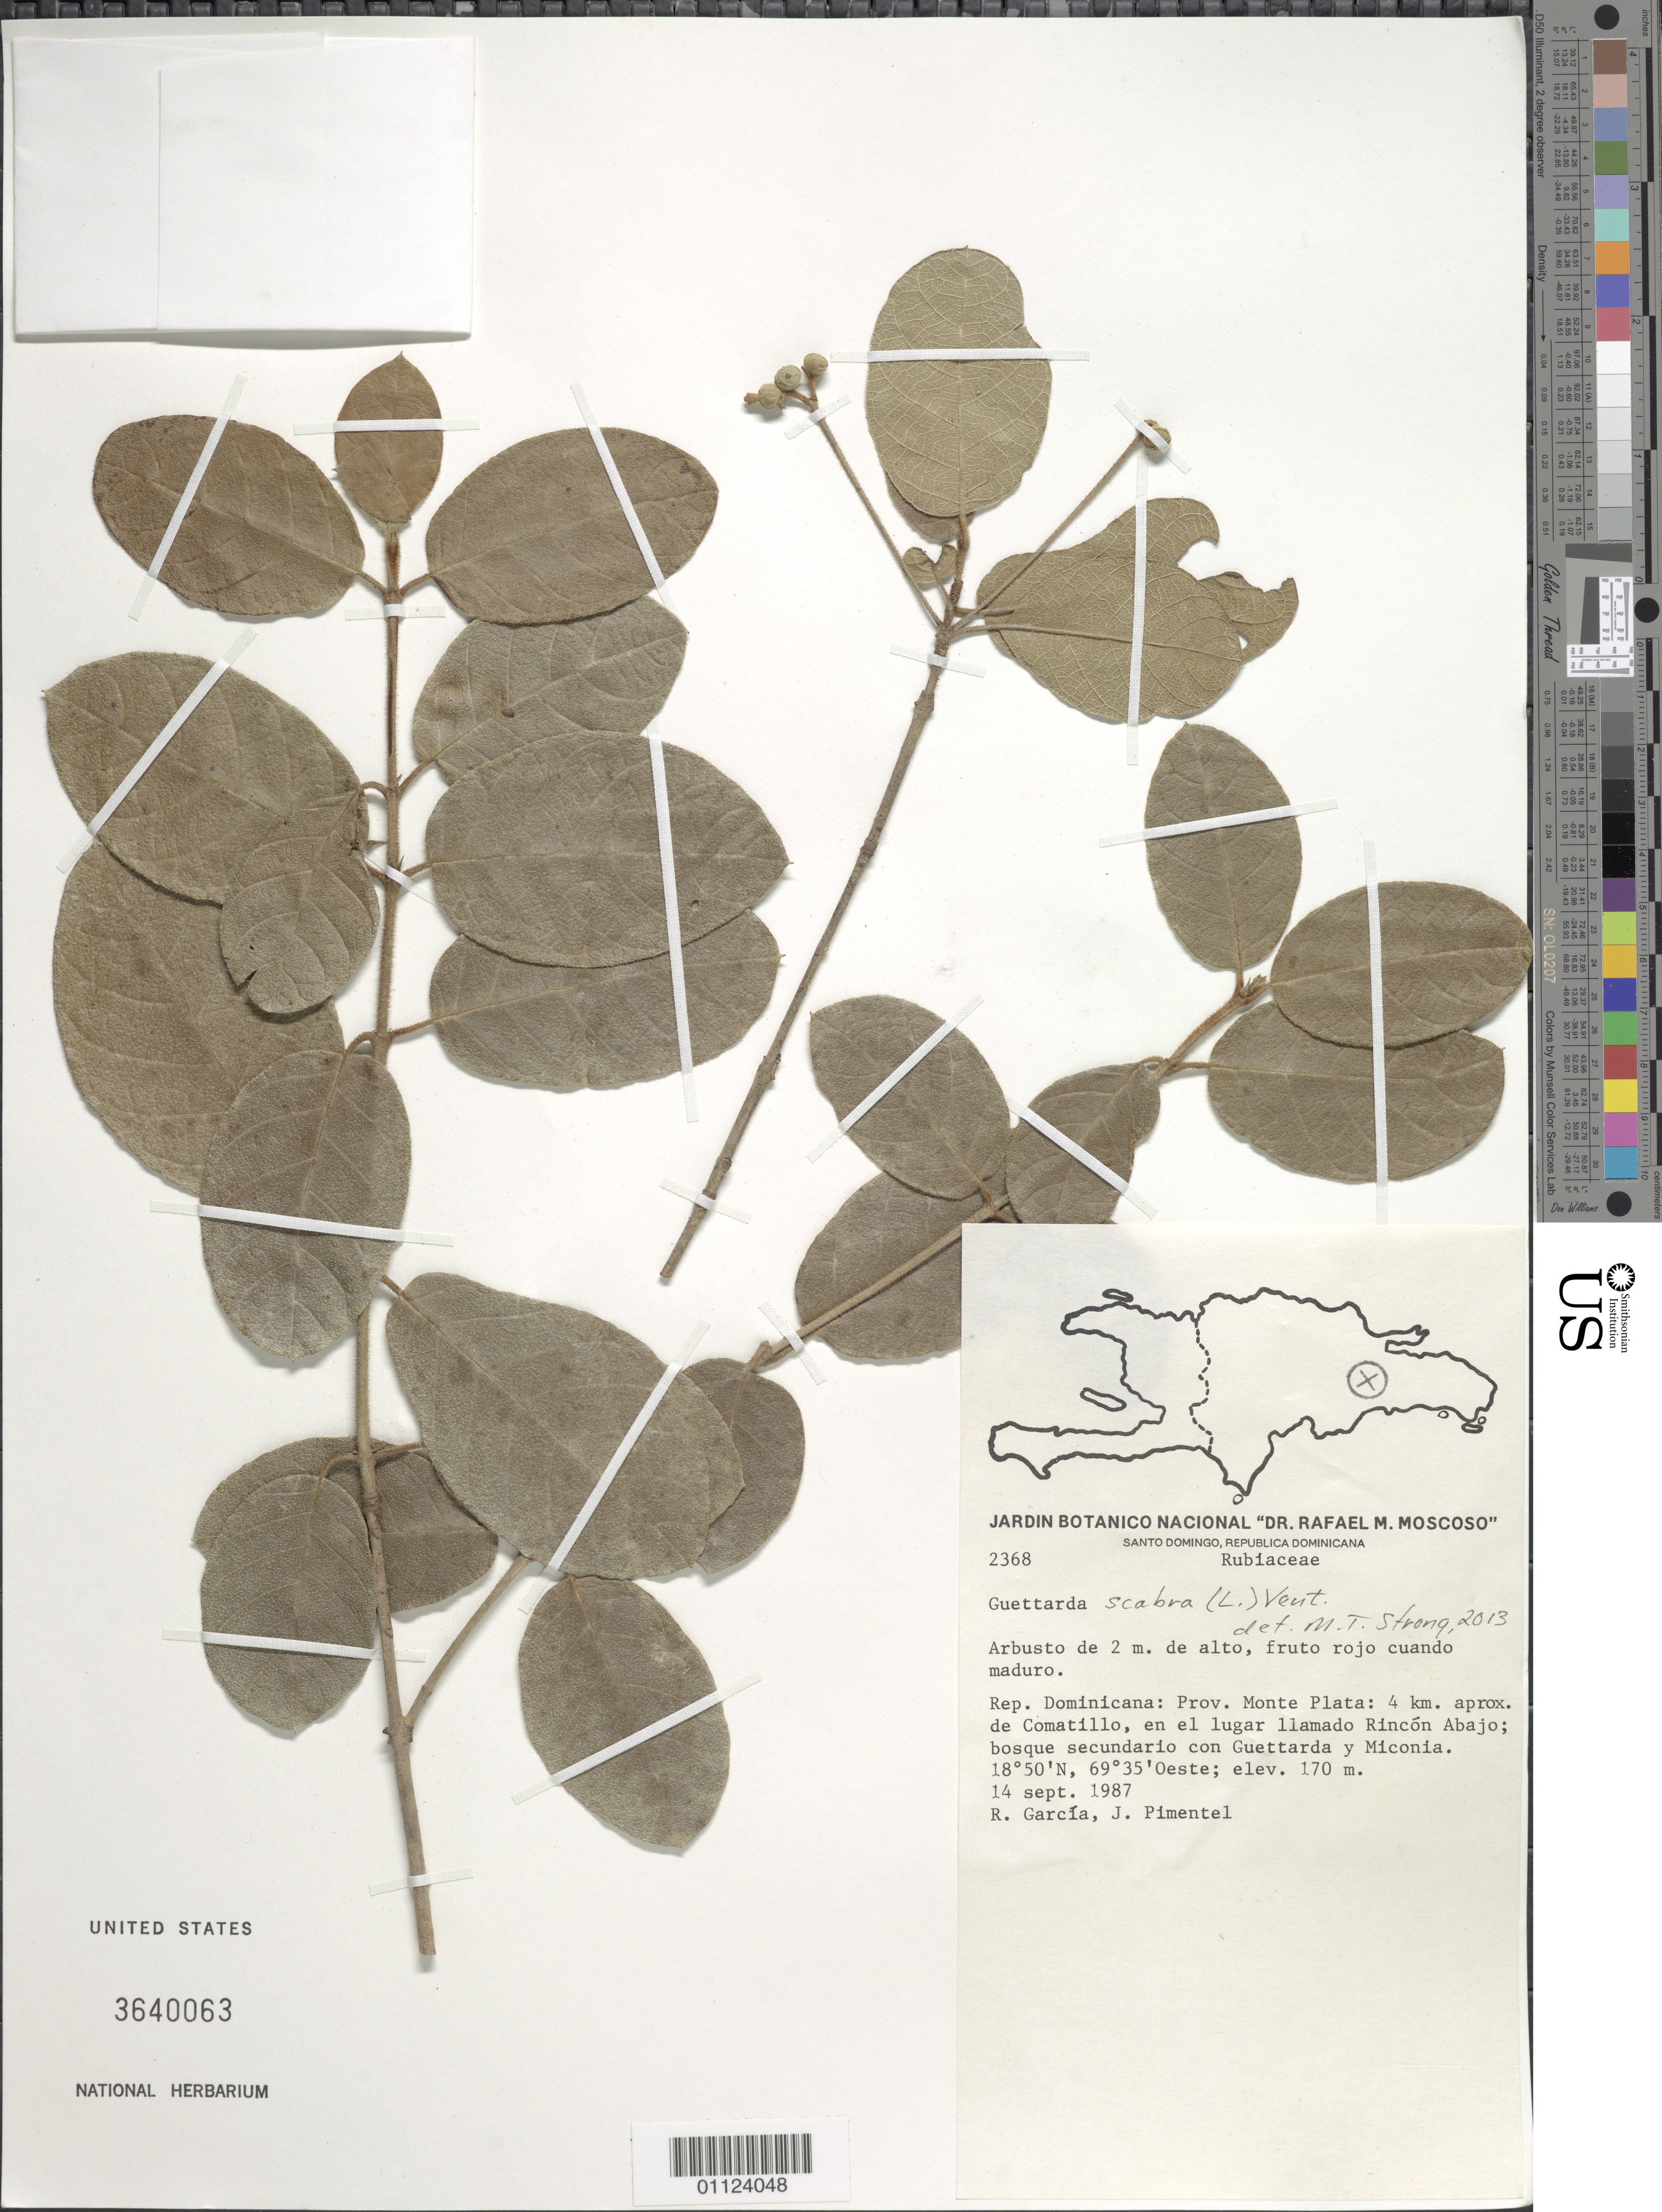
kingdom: Plantae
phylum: Tracheophyta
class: Magnoliopsida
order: Gentianales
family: Rubiaceae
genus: Guettarda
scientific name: Guettarda scabra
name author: (L.) Vent.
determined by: Strong, M. T., (US), Smithsonian Institution - National Museum of Natural History (UNITED STATES)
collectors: R. G. García & J. Pimentel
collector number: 2368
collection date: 1987-09-14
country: Dominican Republic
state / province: Monte Plata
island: Hispaniola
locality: Comatillo; aprox. 4 km de Comatillo, en el lugar llamado Rincón Abajo.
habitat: Bosque secundario con Guettarda y Miconia.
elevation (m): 170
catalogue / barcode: US 3640063